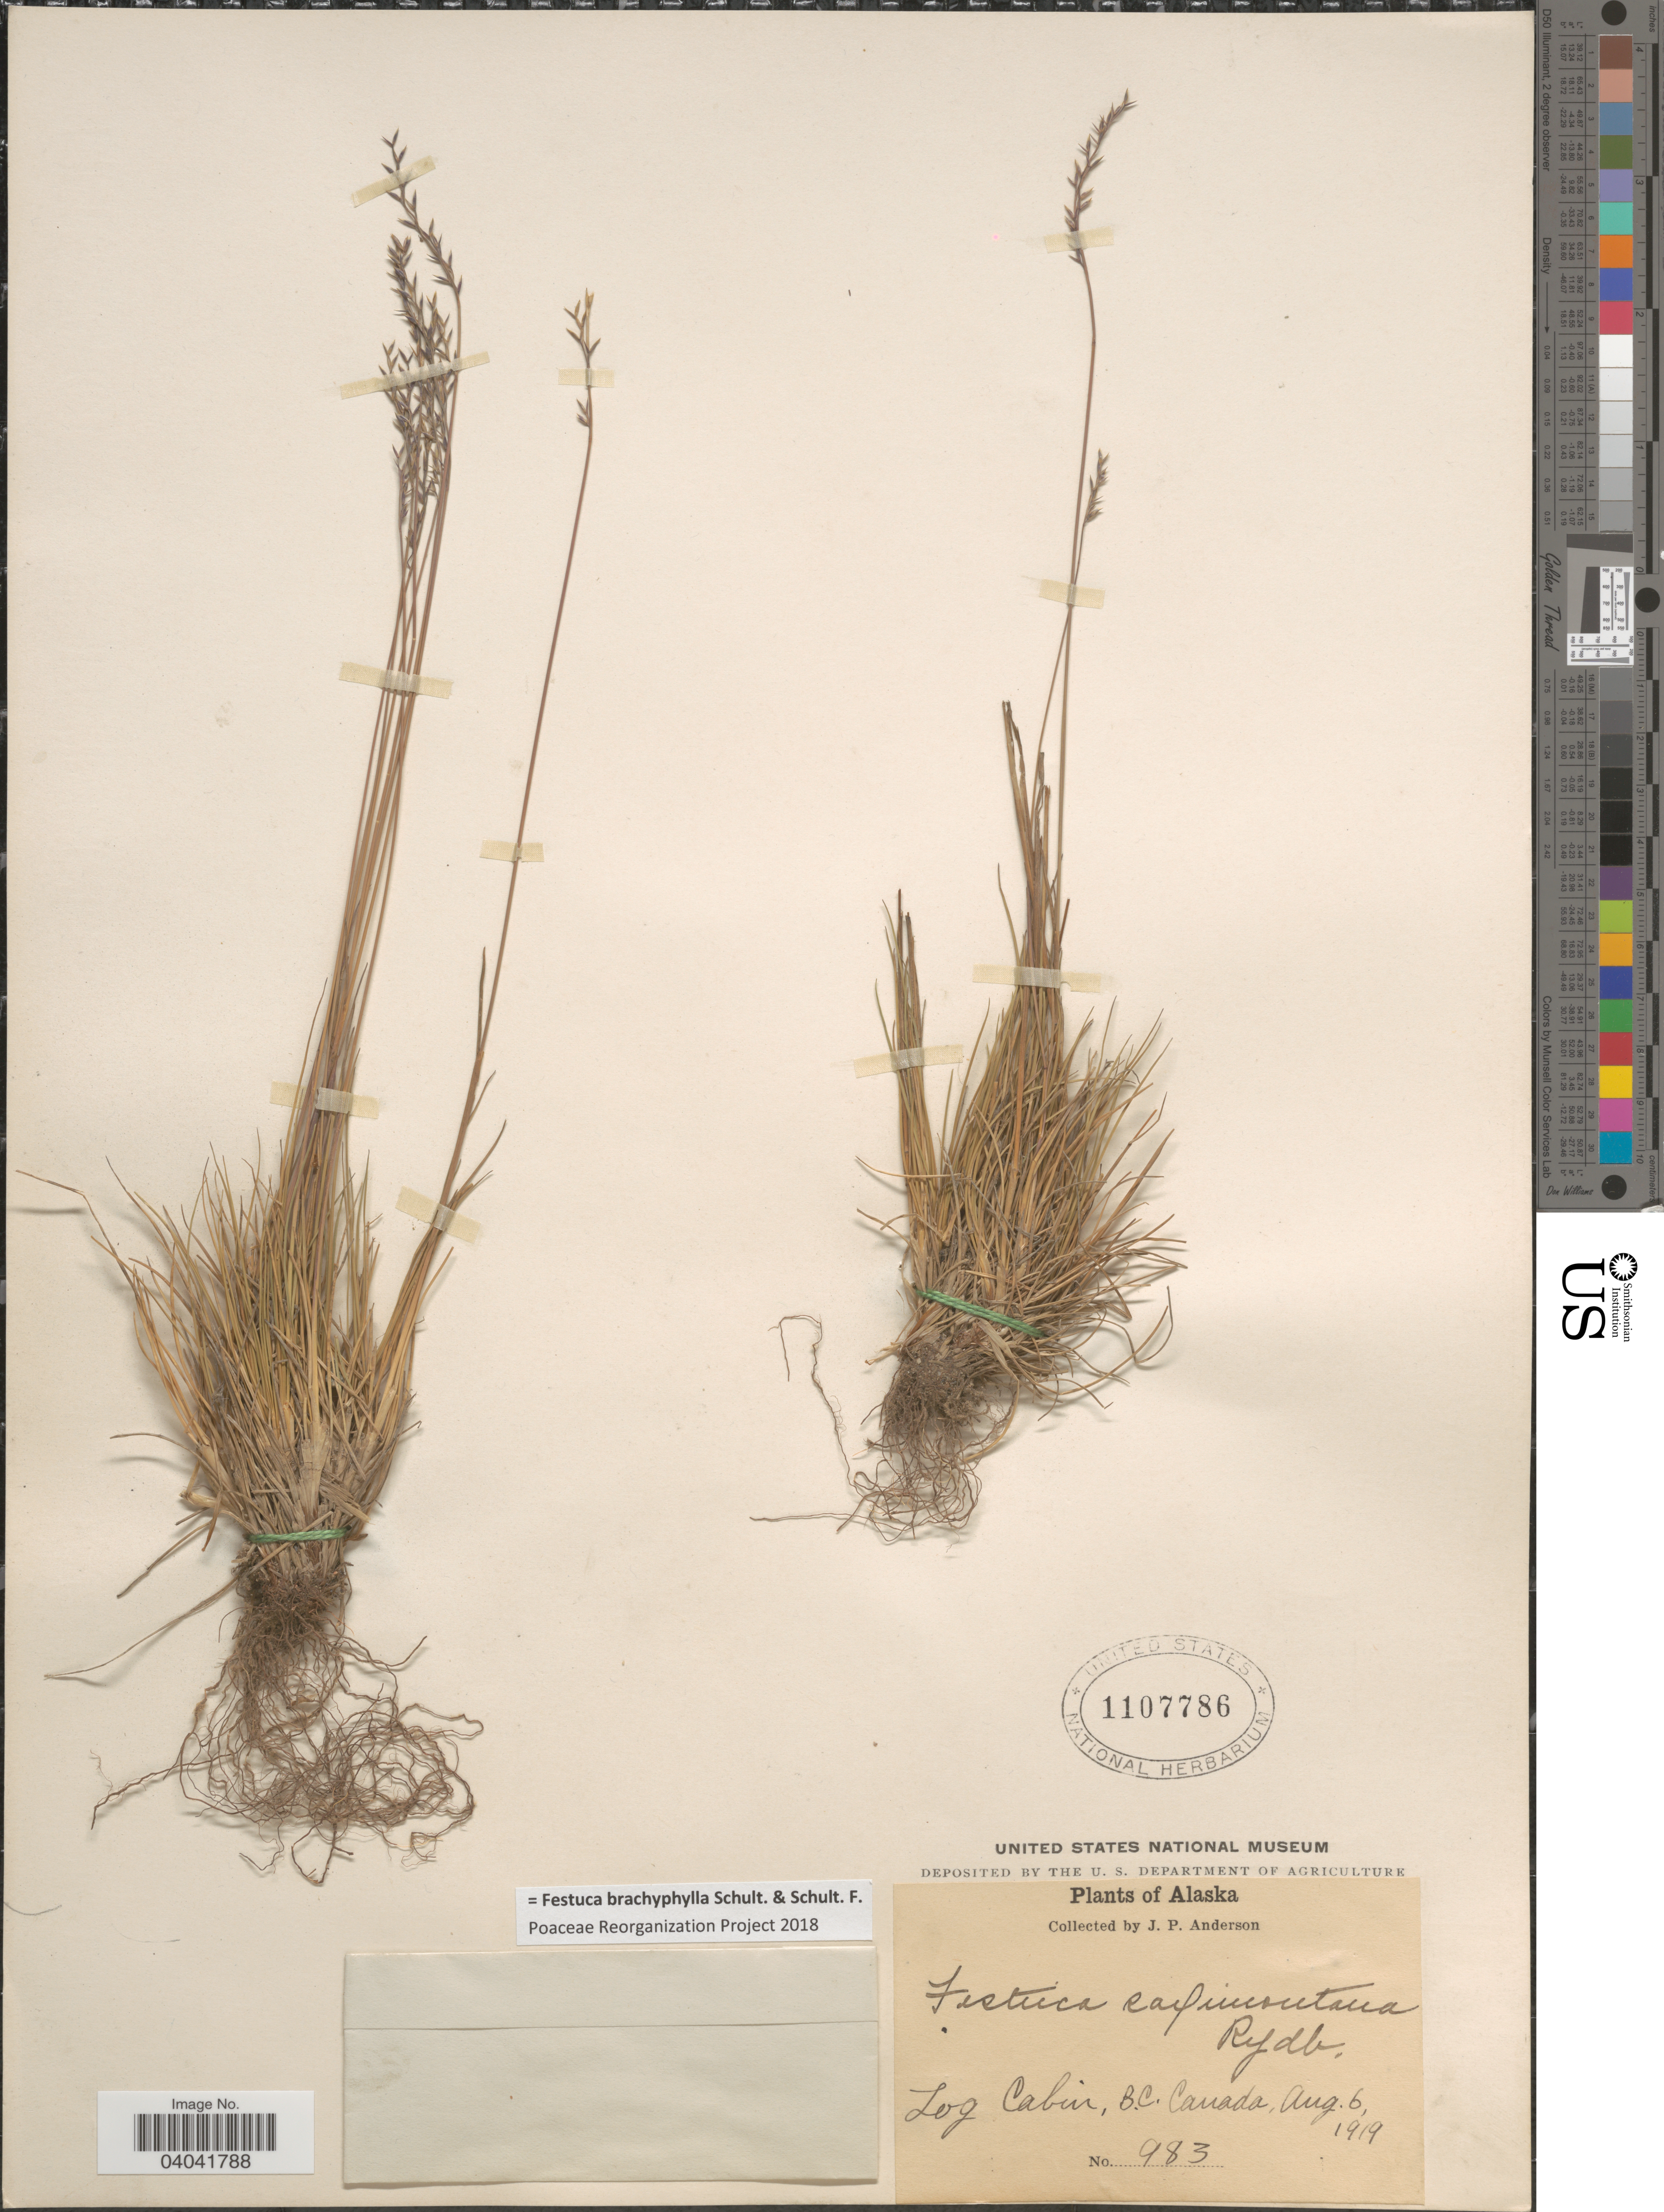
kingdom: Plantae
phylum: Tracheophyta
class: Liliopsida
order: Poales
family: Poaceae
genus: Festuca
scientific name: Festuca brachyphylla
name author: Schult. & Schult. f.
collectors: J. P. Anderson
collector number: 983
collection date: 1919-08-06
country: Canada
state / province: British Columbia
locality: Log Cabin, B.C. Canada.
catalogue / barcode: US 1107786